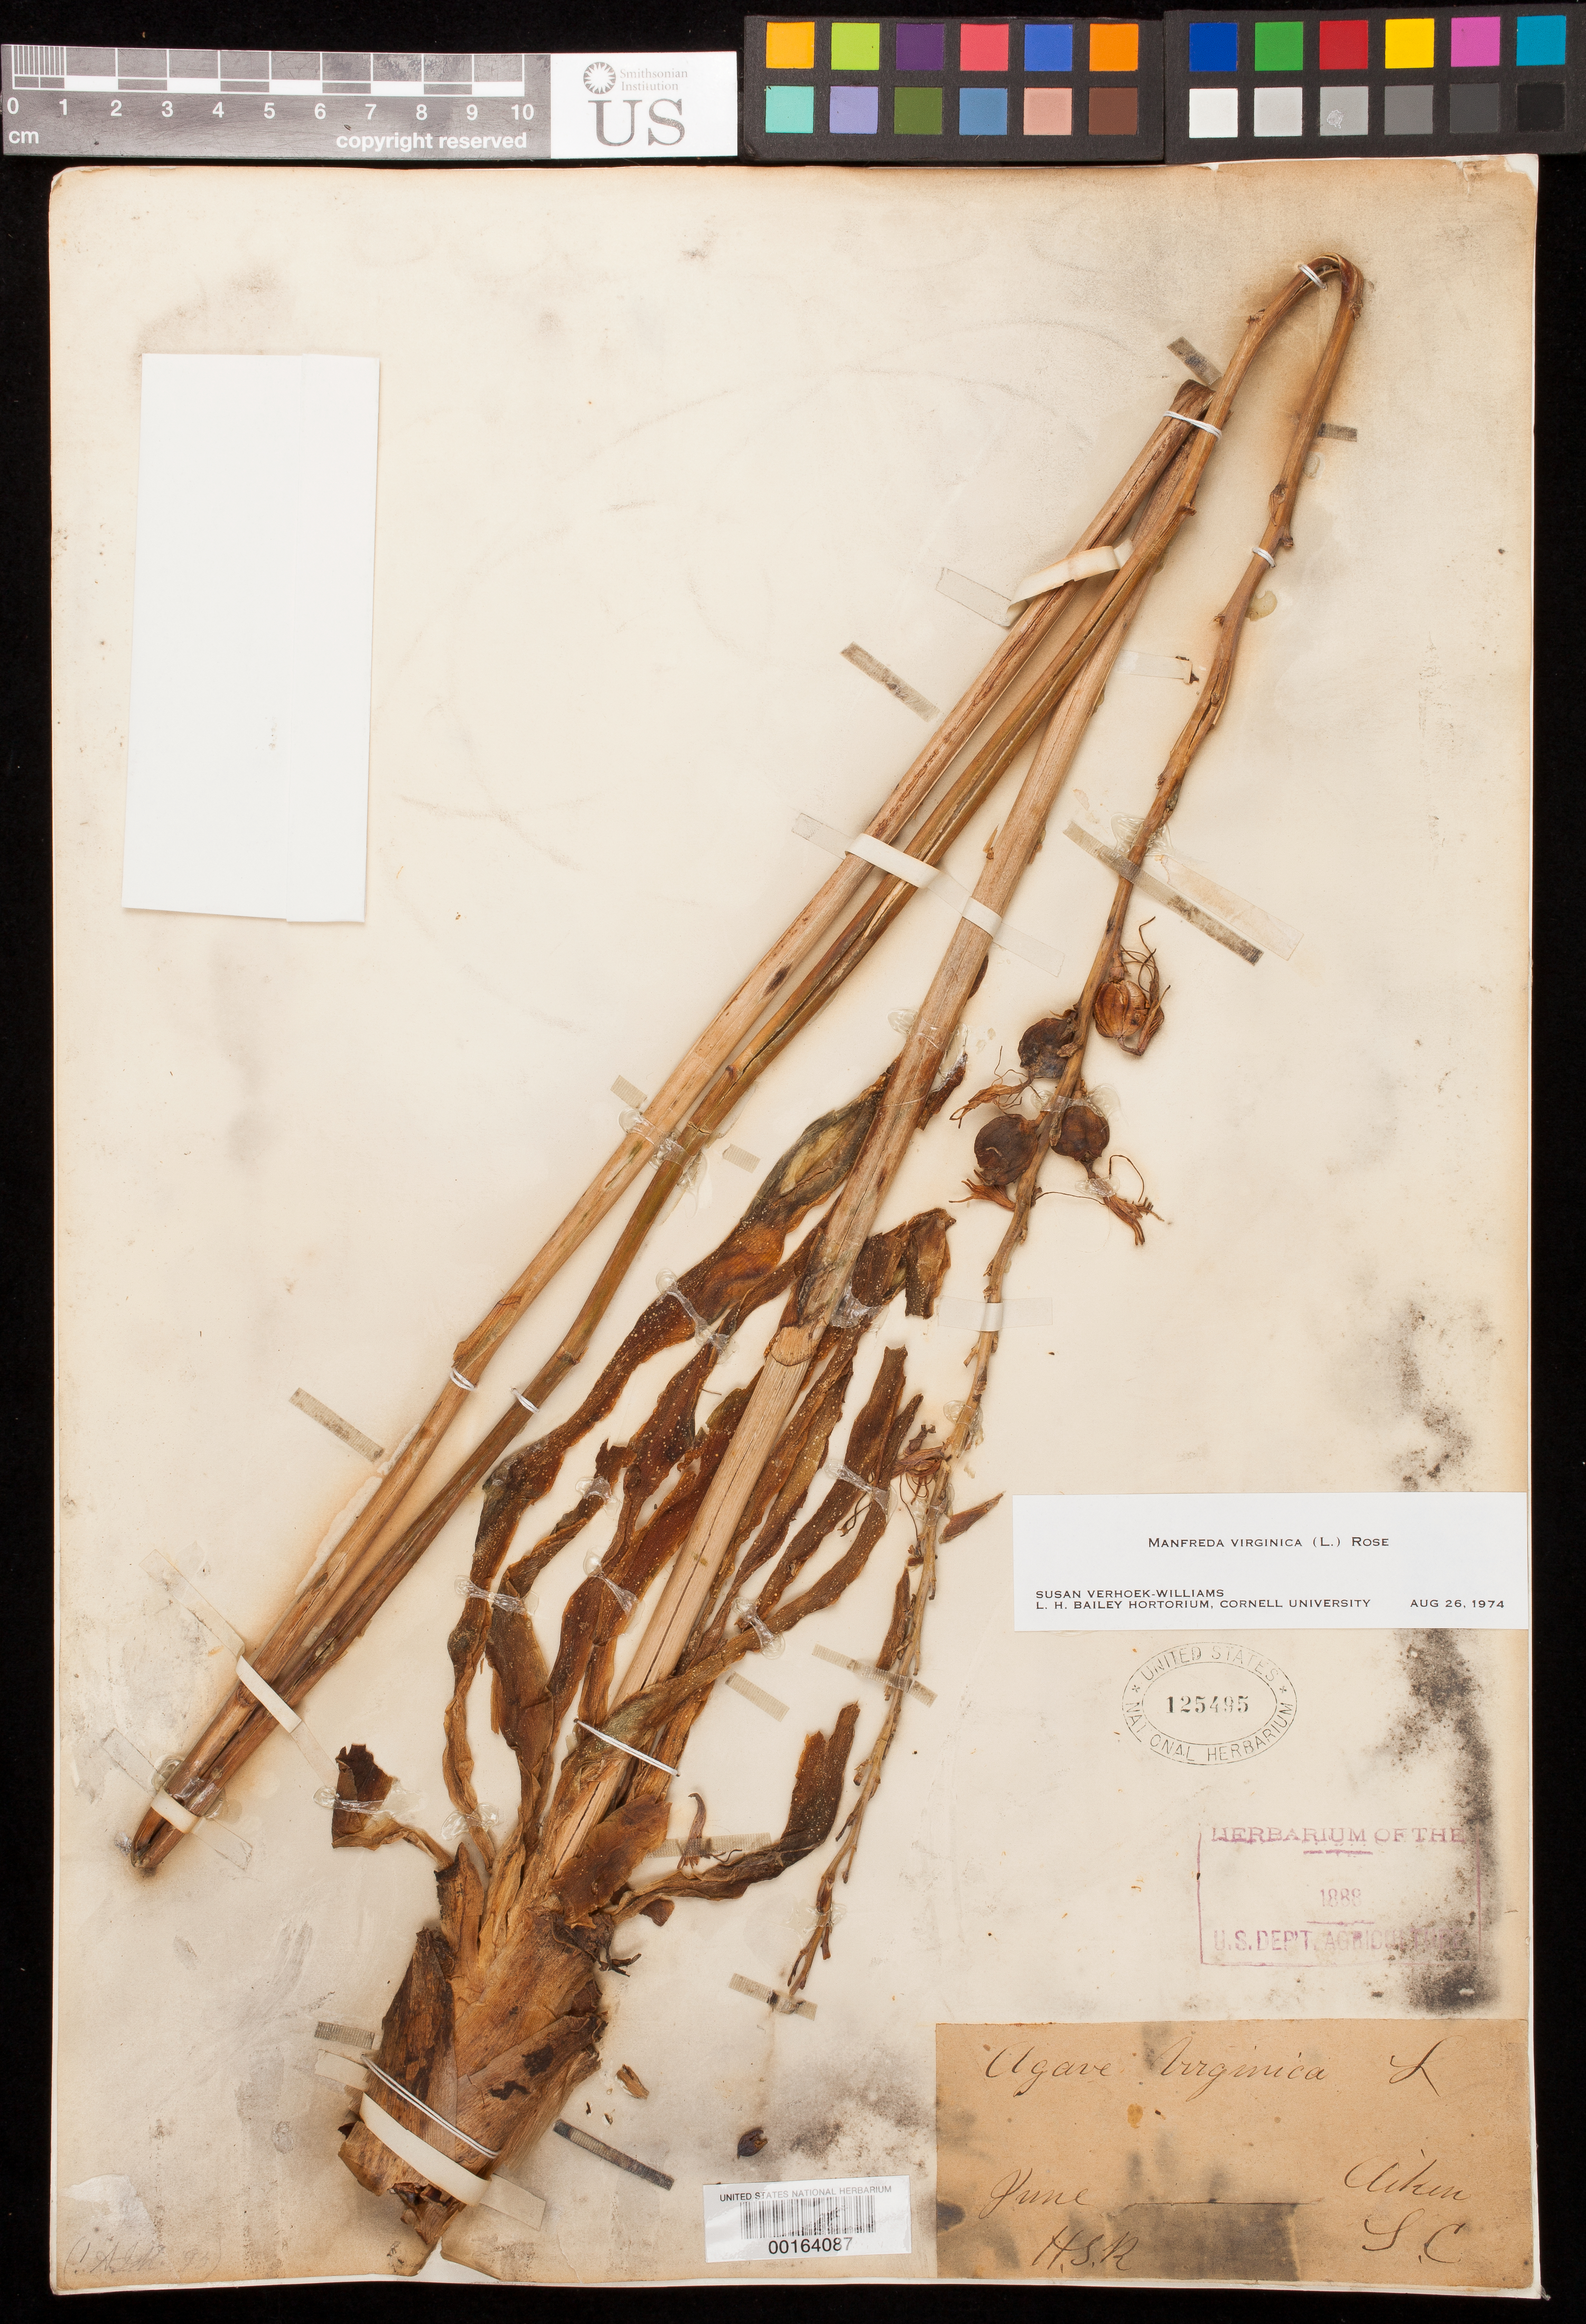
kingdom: Plantae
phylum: Tracheophyta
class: Liliopsida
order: Asparagales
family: Asparagaceae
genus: Manfreda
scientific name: Manfreda virginica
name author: (L.) Salisb. ex Rose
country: United States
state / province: South Carolina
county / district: Aiken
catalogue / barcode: US 125495